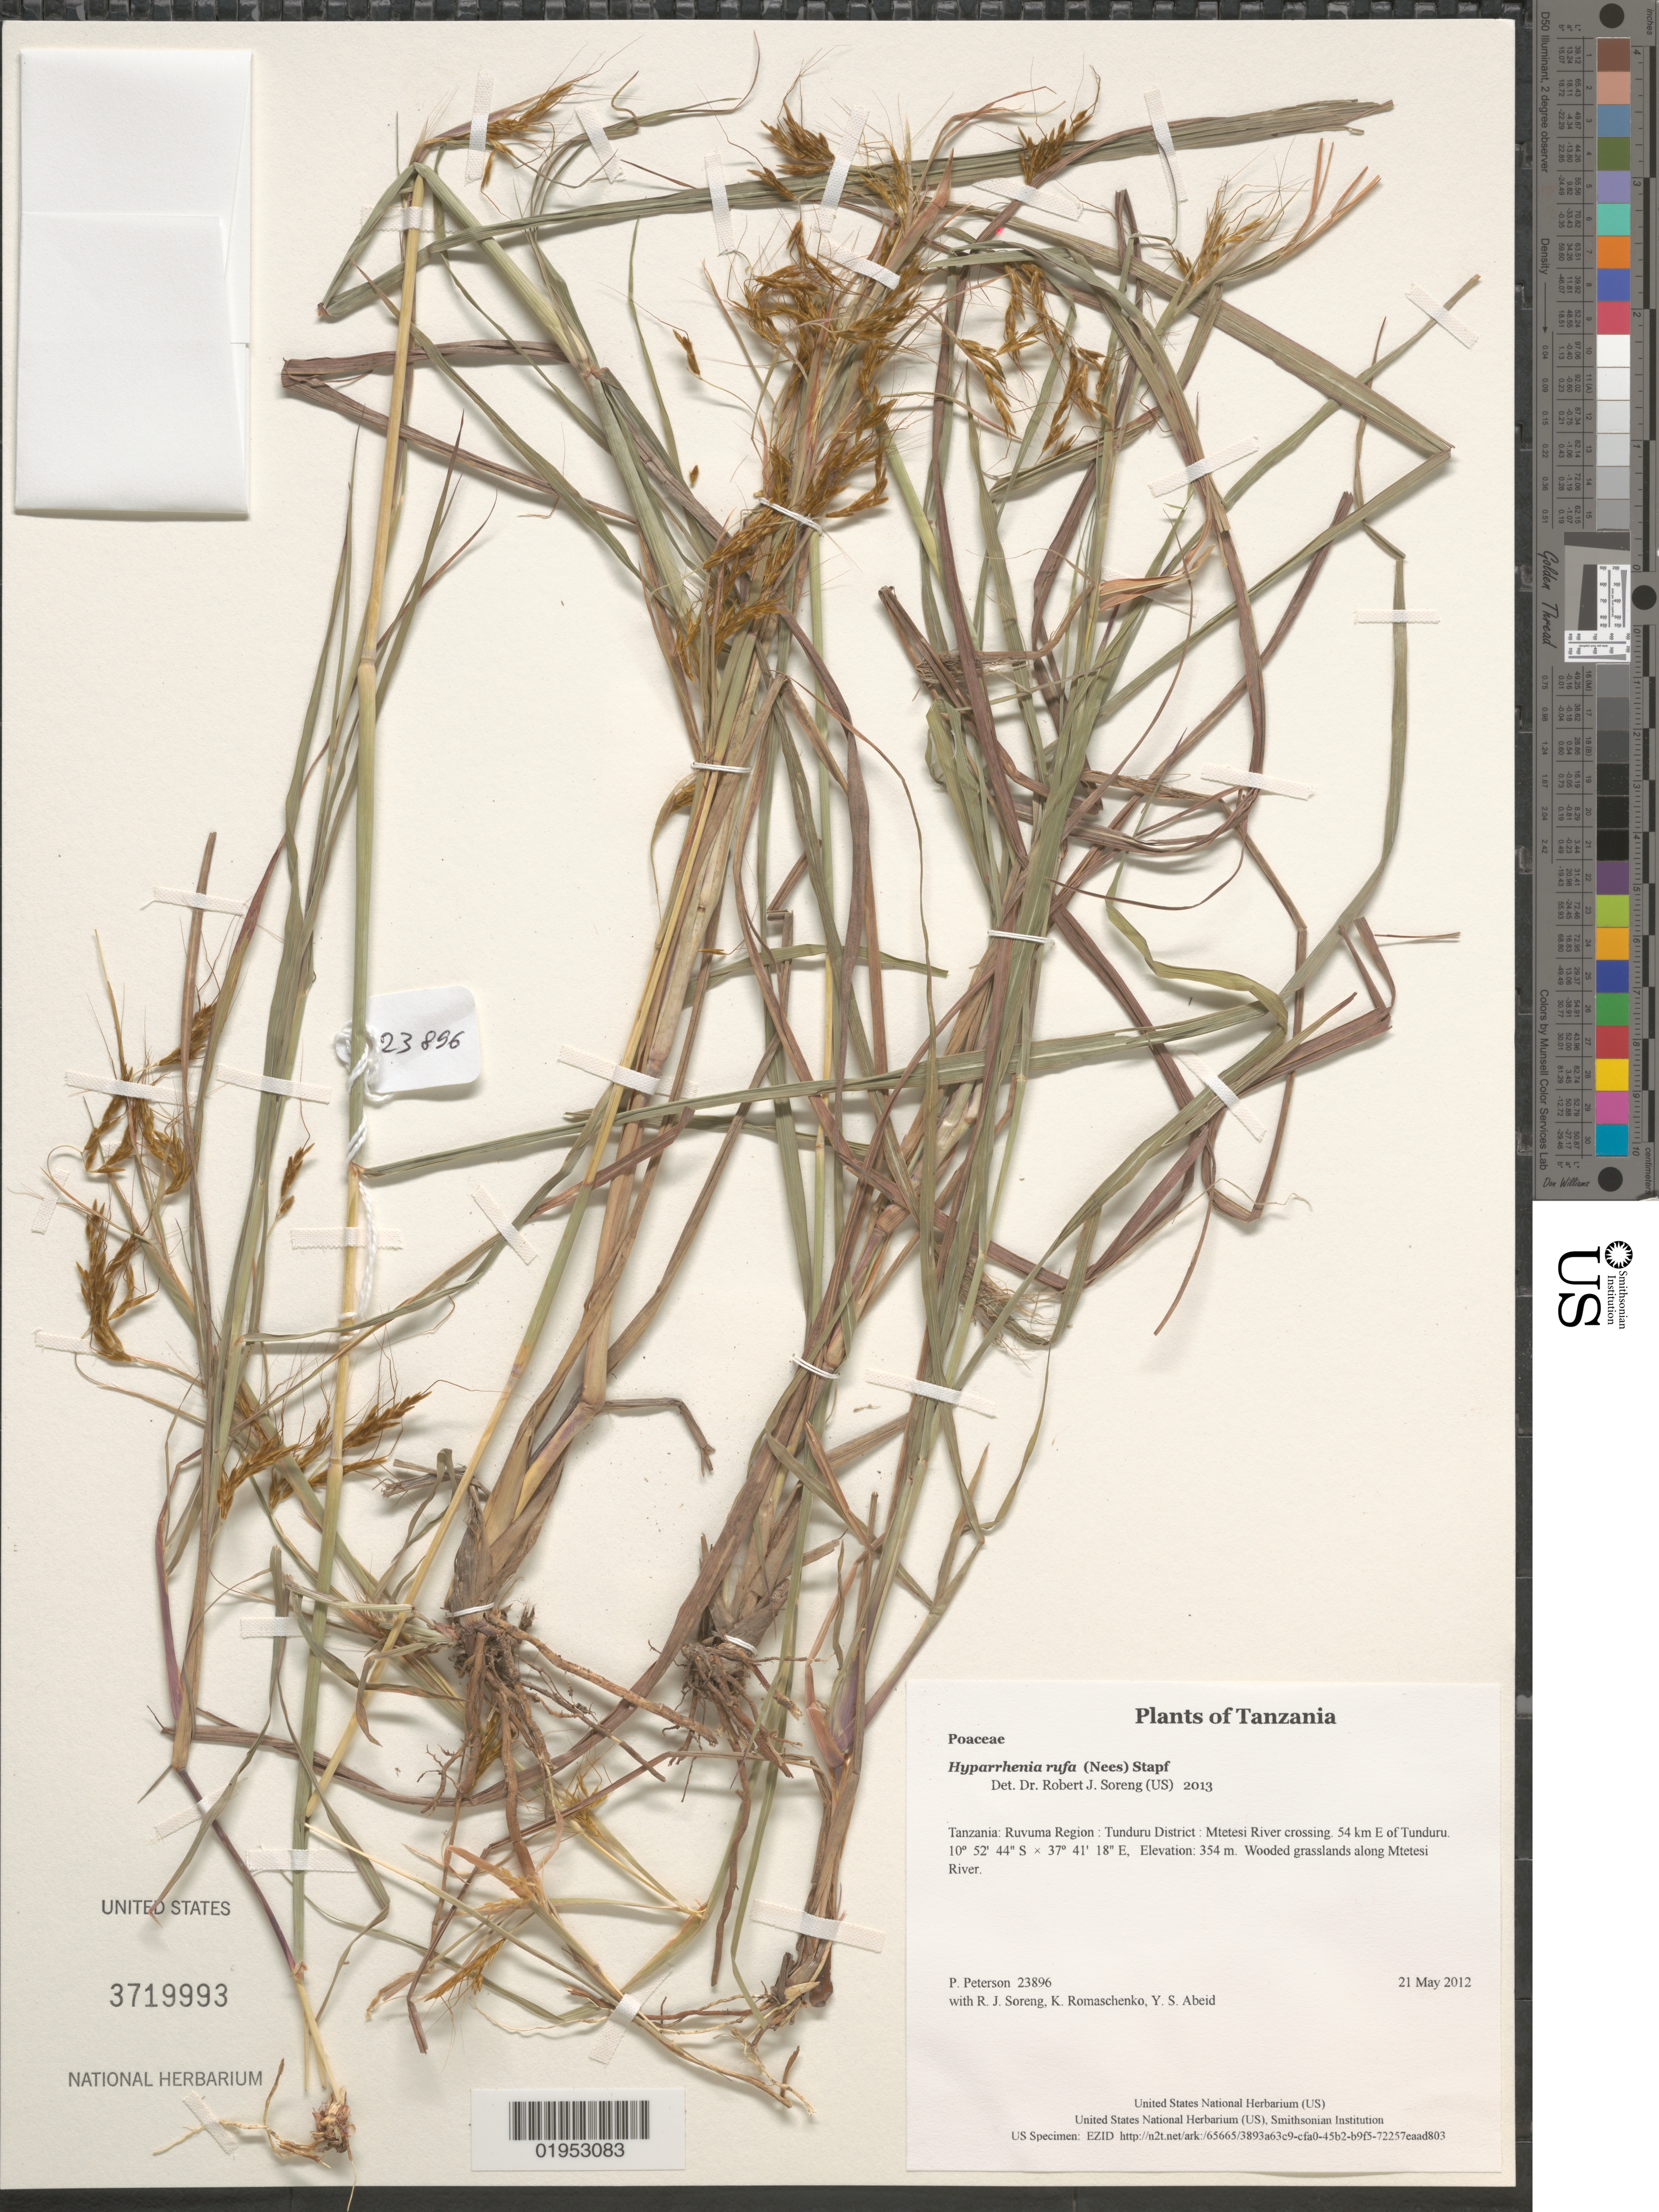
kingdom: Plantae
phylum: Tracheophyta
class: Liliopsida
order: Poales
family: Poaceae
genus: Hyparrhenia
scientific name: Hyparrhenia rufa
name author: (Nees) Stapf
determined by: Soreng, Robert J., Research Associate (BOT), Smithsonian Institution - National Museum of Natural History (UNITED STATES)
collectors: P. M. Peterson, R. J. Soreng, K. Romaschenko & Y. Abeid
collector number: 23896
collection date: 2012-05-21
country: Tanzania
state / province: Ruvuma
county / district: Tunduru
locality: Mtetesi River crossing. 54 km E of Tunduru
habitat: Wooded grasslands along Mtetesi River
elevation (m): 354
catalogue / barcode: US 3719993